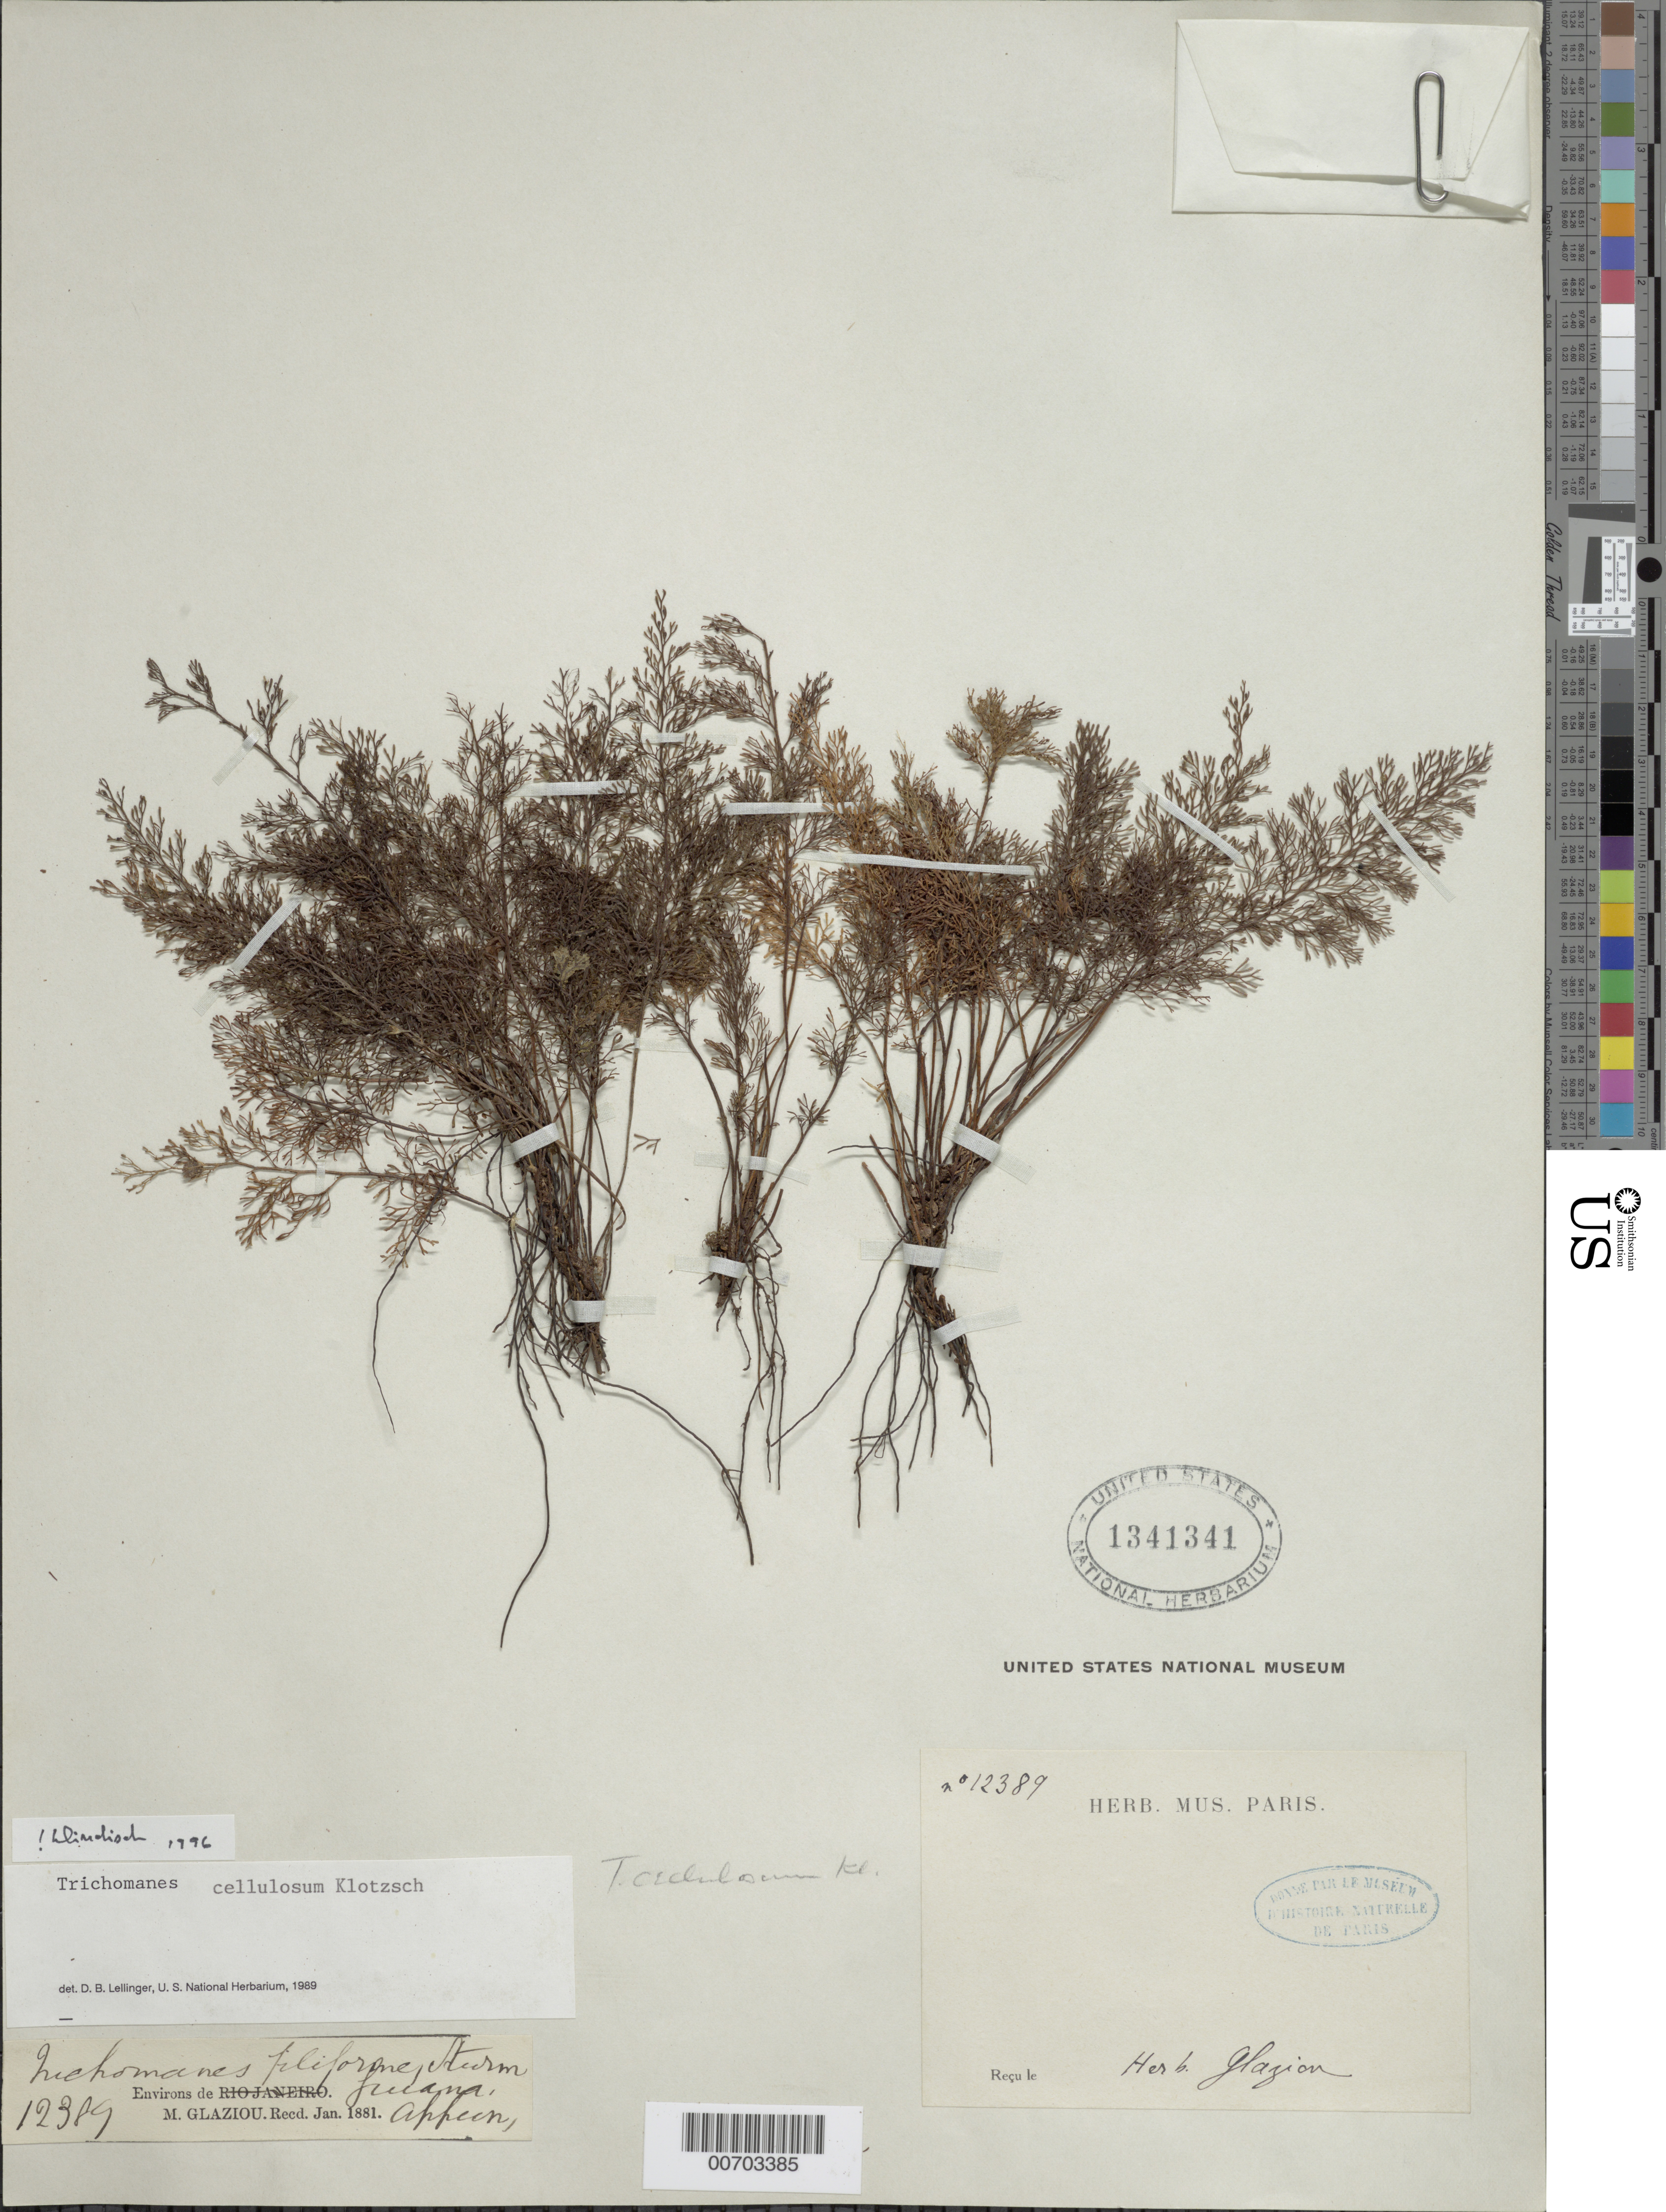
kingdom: Plantae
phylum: Tracheophyta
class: Polypodiopsida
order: Hymenophyllales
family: Hymenophyllaceae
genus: Abrodictyum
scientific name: Abrodictyum cellulosum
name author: (Klotzsch) Ebihara & Dubuisson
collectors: A. F. M. Glaziou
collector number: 12389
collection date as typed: January 1881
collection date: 1881-01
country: French Guiana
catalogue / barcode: US 1341341